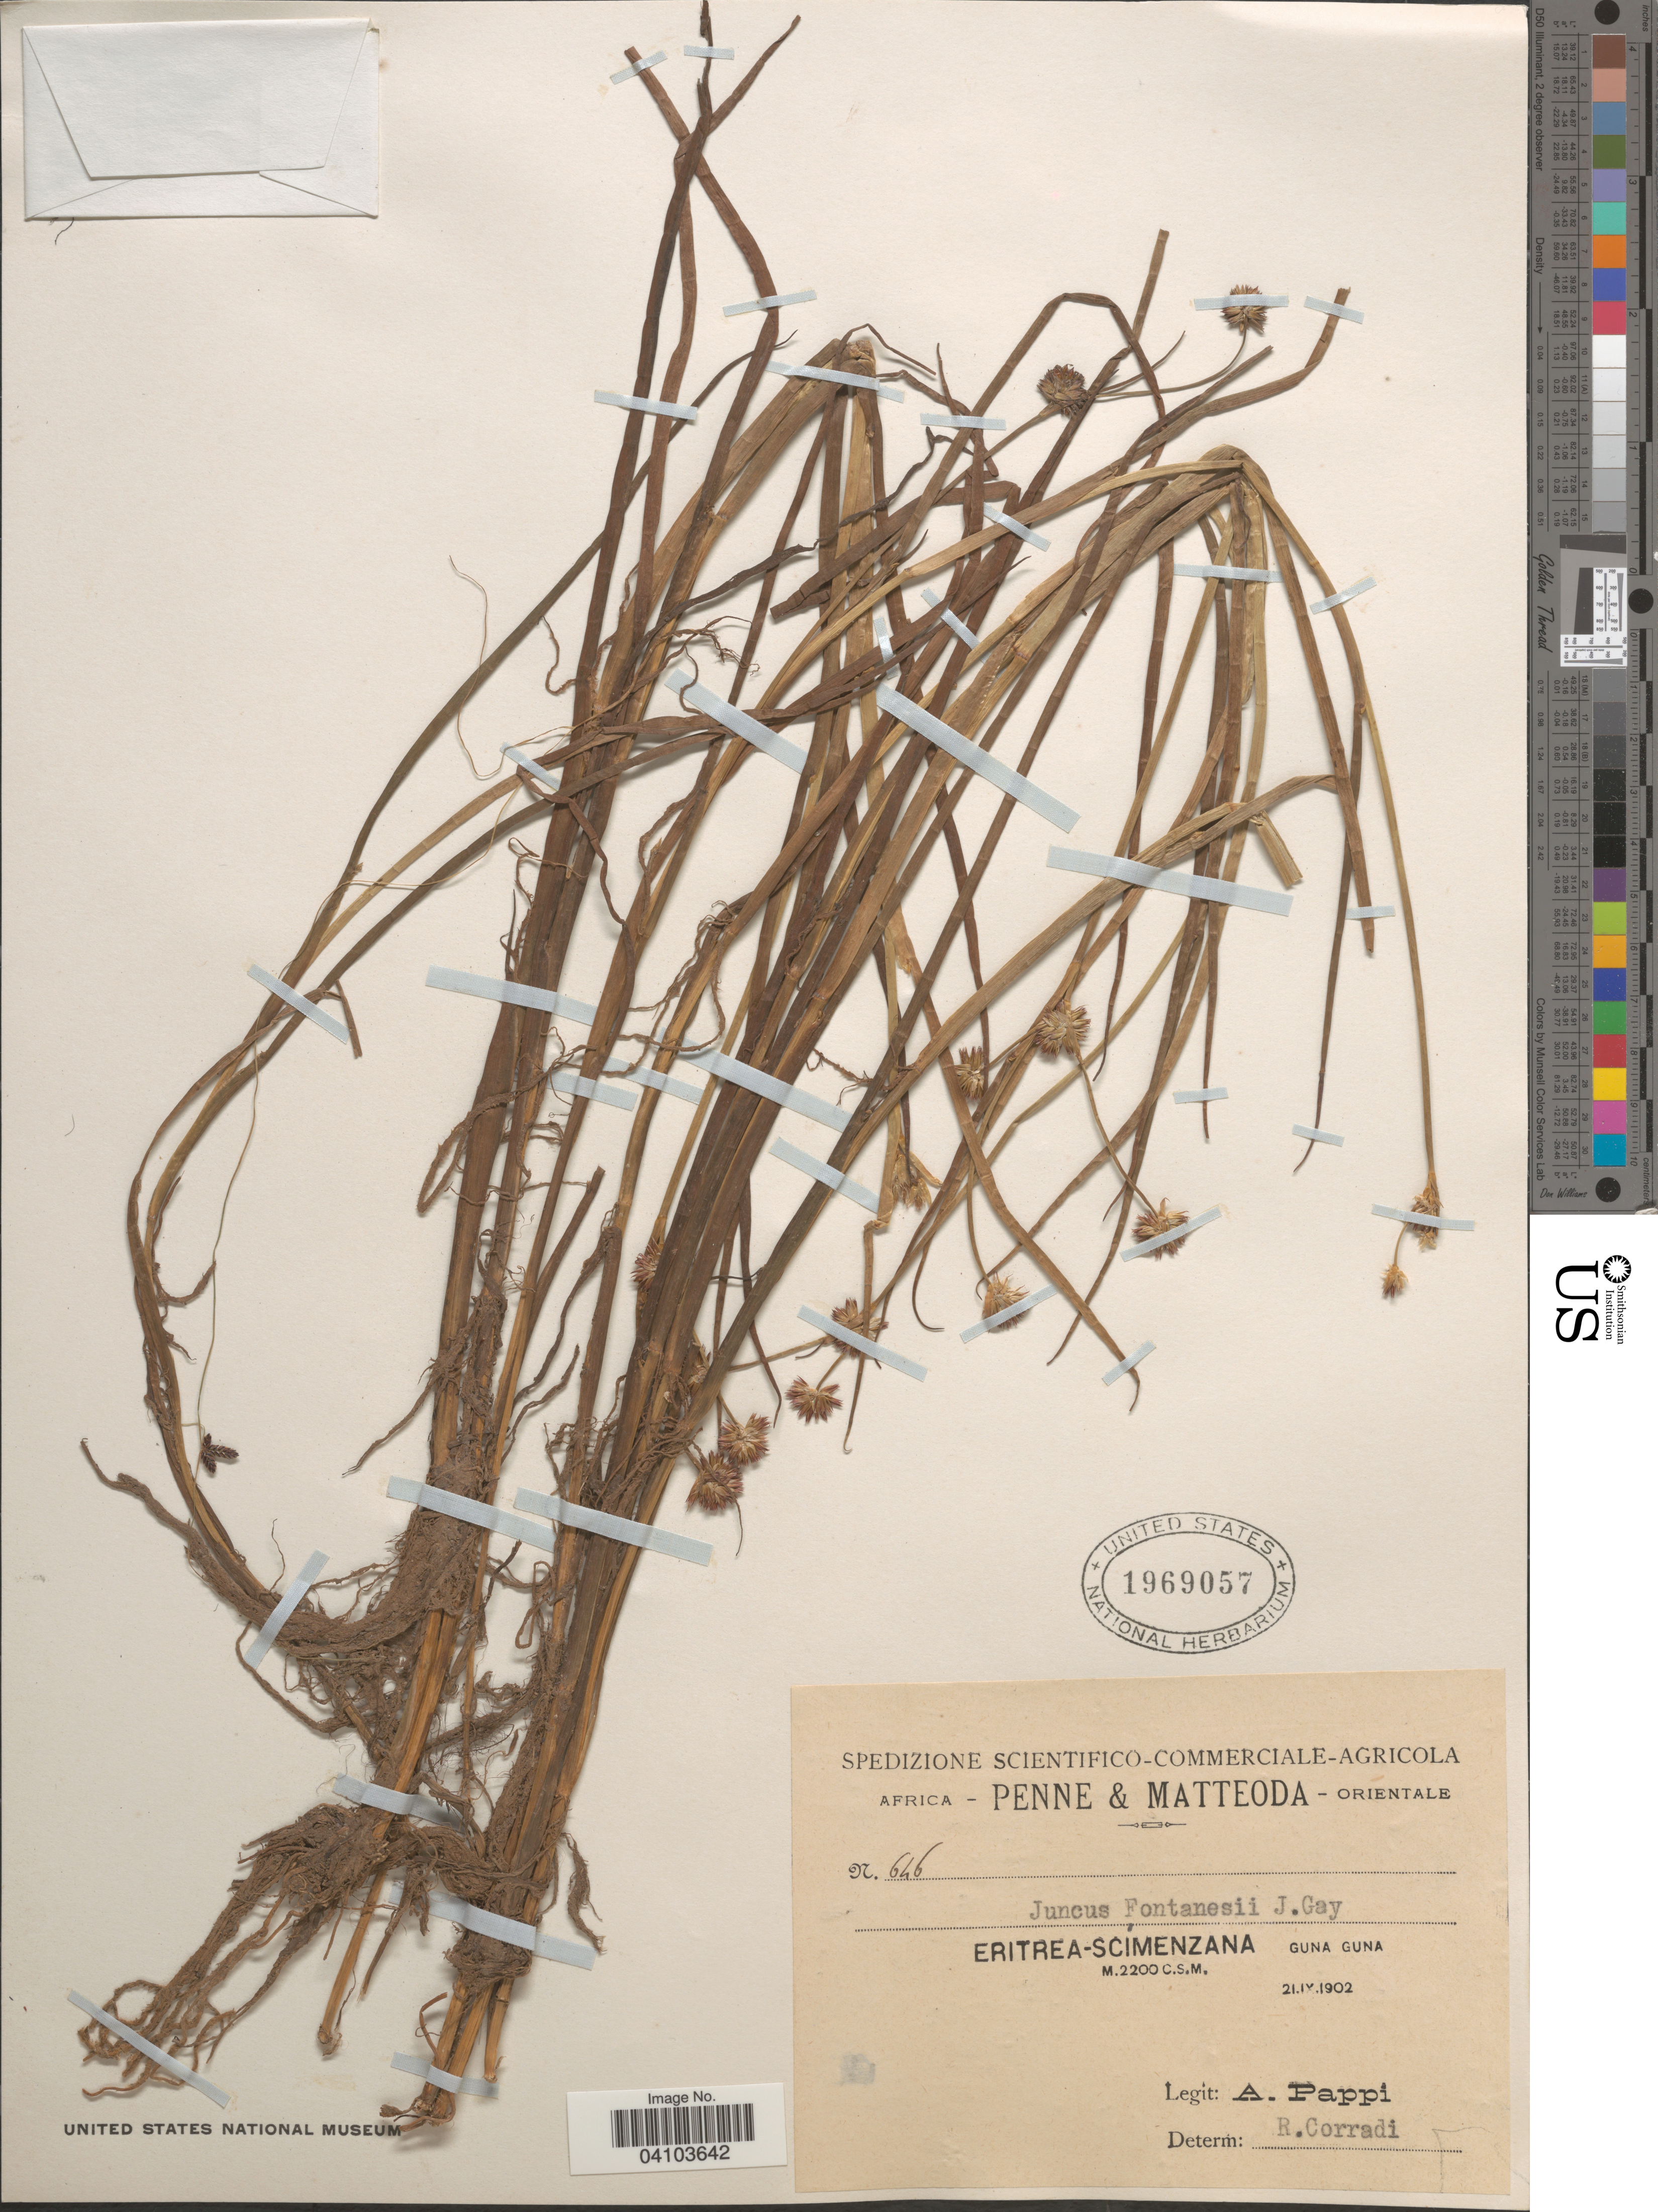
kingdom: Plantae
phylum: Tracheophyta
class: Liliopsida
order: Poales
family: Juncaceae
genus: Juncus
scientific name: Juncus fontanesii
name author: J. Gay ex Laharpe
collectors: A. Pappi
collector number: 646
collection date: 1902-09-21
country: Eritrea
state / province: Debub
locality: Africa Orientale. Eritrea-Scímenzana. Guna Guna.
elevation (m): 2200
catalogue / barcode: US 1969057